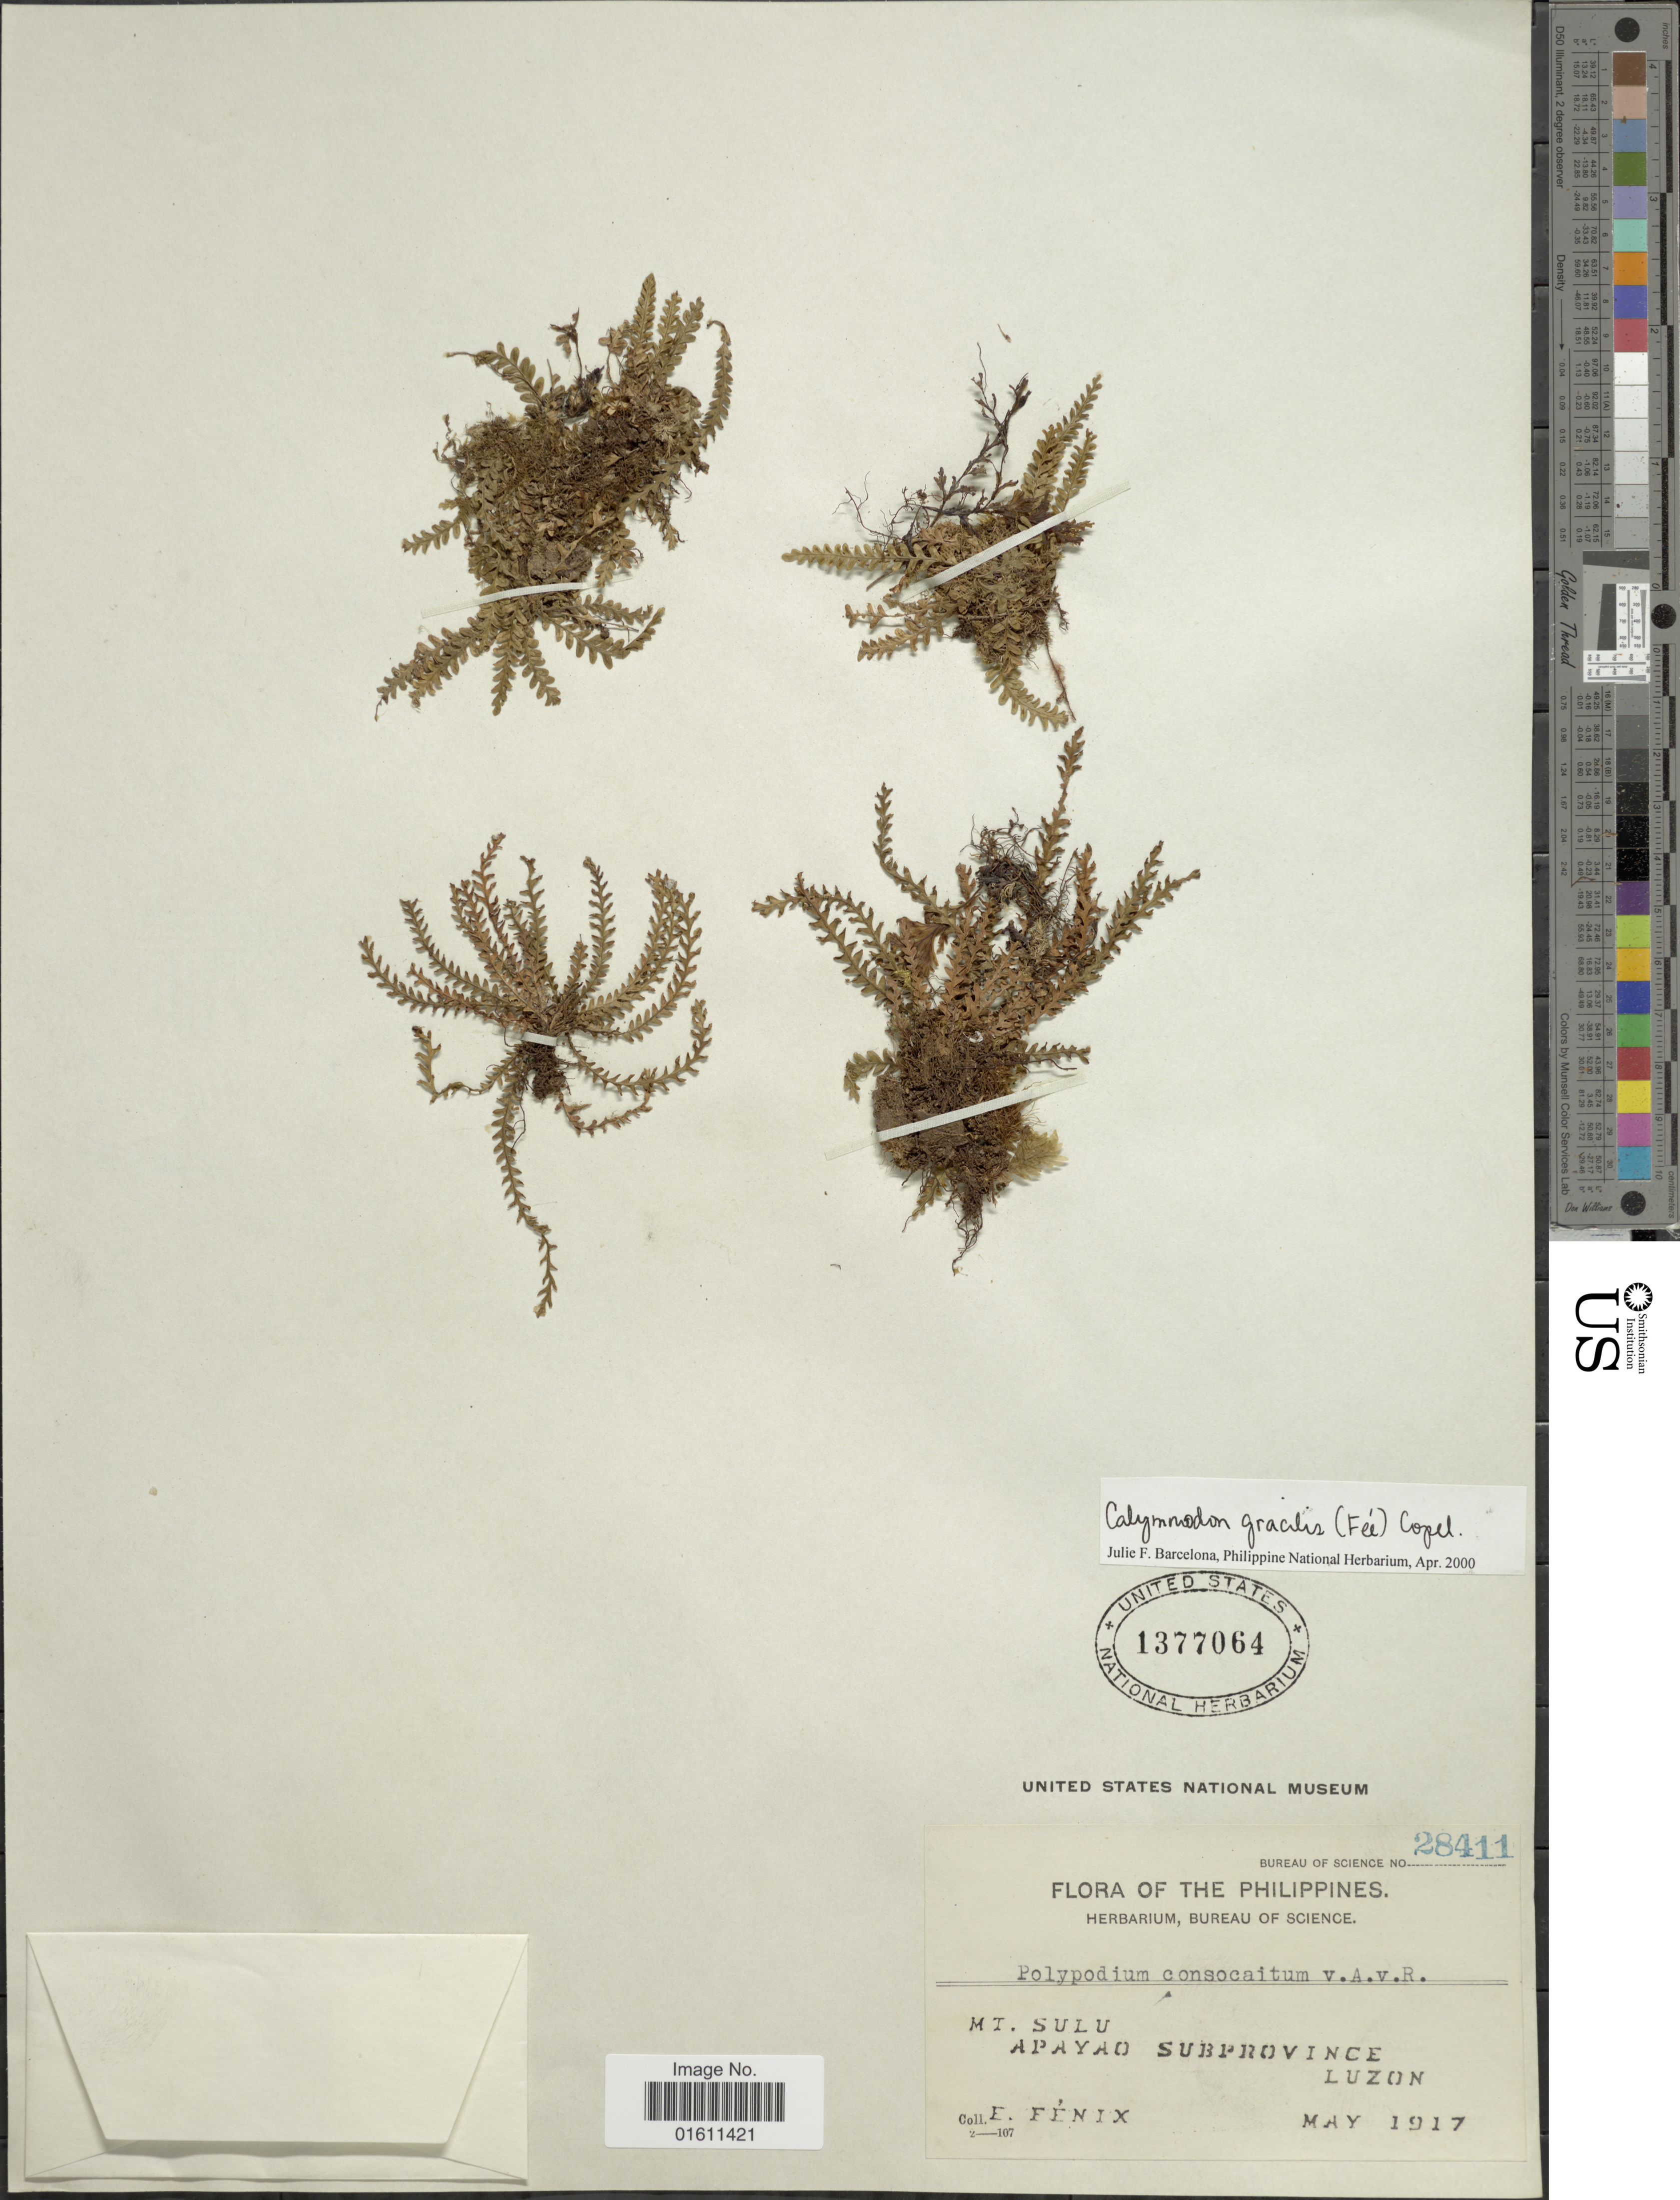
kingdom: Plantae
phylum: Tracheophyta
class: Polypodiopsida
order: Polypodiales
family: Polypodiaceae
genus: Calymmodon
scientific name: Calymmodon gracilis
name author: (Fée) Copel.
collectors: E. Fenix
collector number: Bureau of Science 28411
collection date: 1917-05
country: Philippines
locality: The Philippines, Mt. Sulu Apayao Subprovince Luzon.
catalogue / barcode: US 1377064